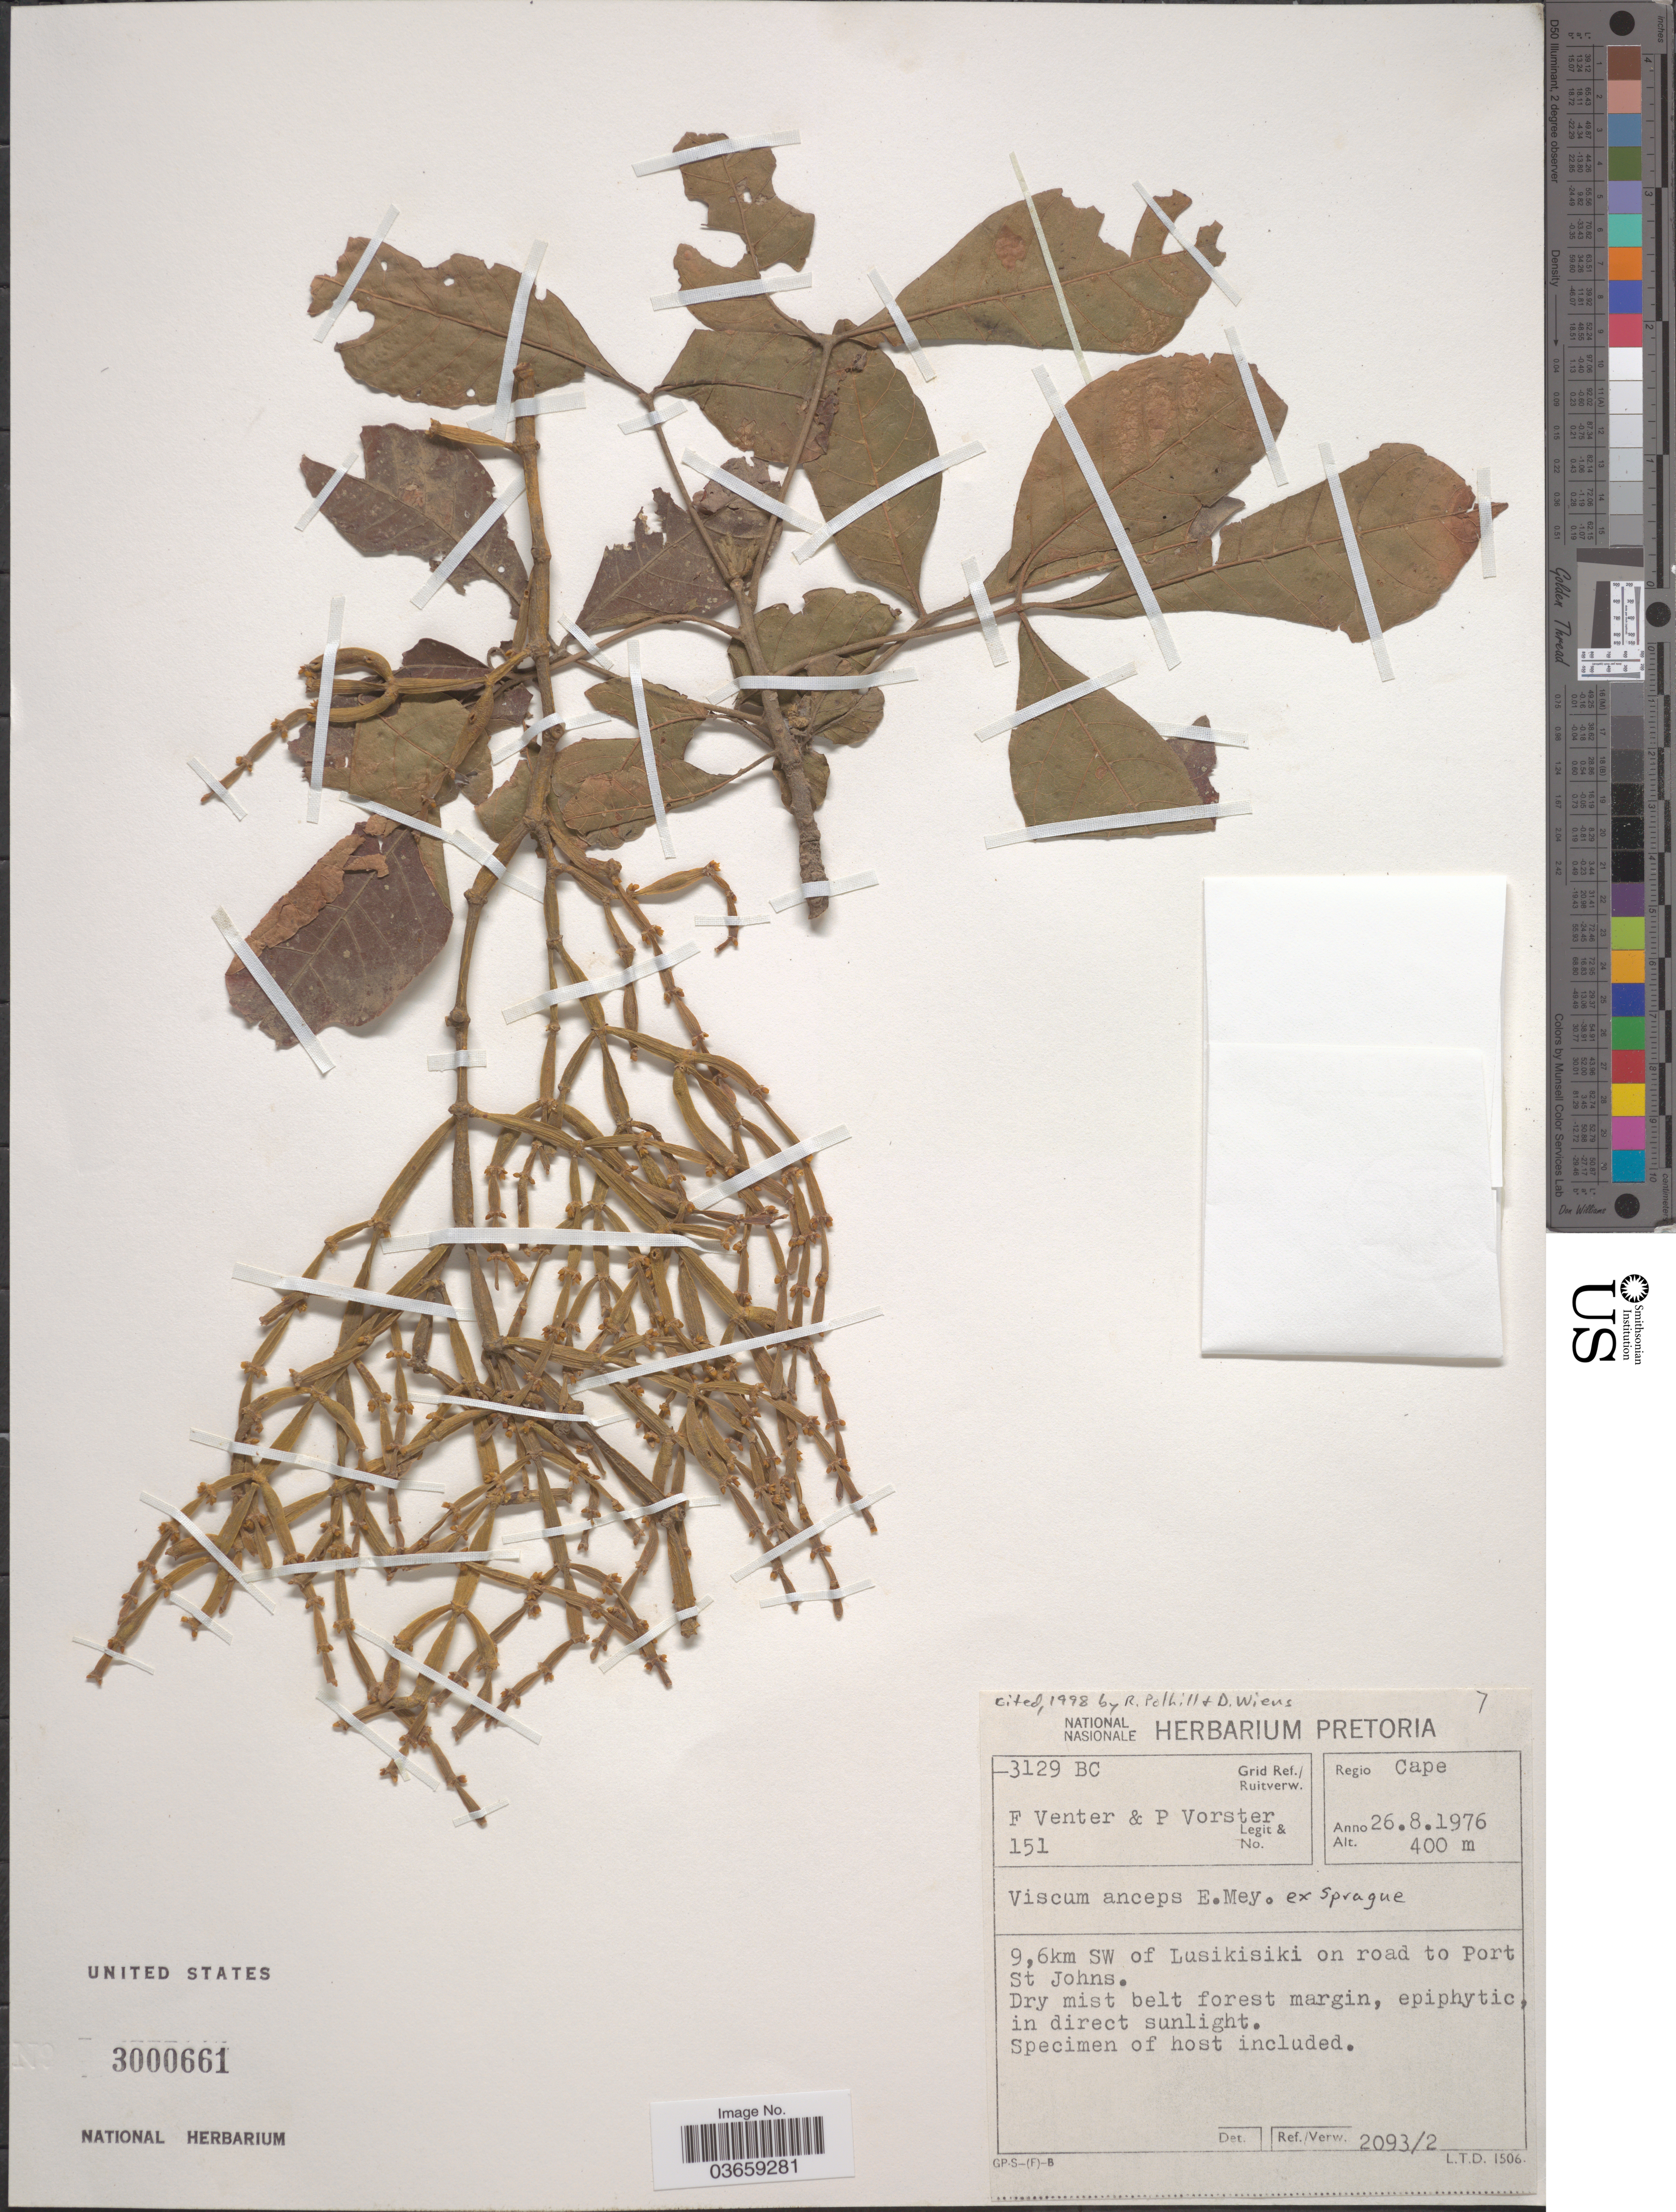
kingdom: Plantae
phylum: Tracheophyta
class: Magnoliopsida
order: Santalales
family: Viscaceae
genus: Viscum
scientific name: Viscum anceps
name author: Spreng.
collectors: F. Venter & P. Vorster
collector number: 151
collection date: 1976-08-26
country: South Africa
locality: Regio Cape. Gird Ref./Ruitverw. 3129 BC. 9,6km SW of Lusikisiki on road to Port St Johns.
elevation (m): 400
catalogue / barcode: US 3000661